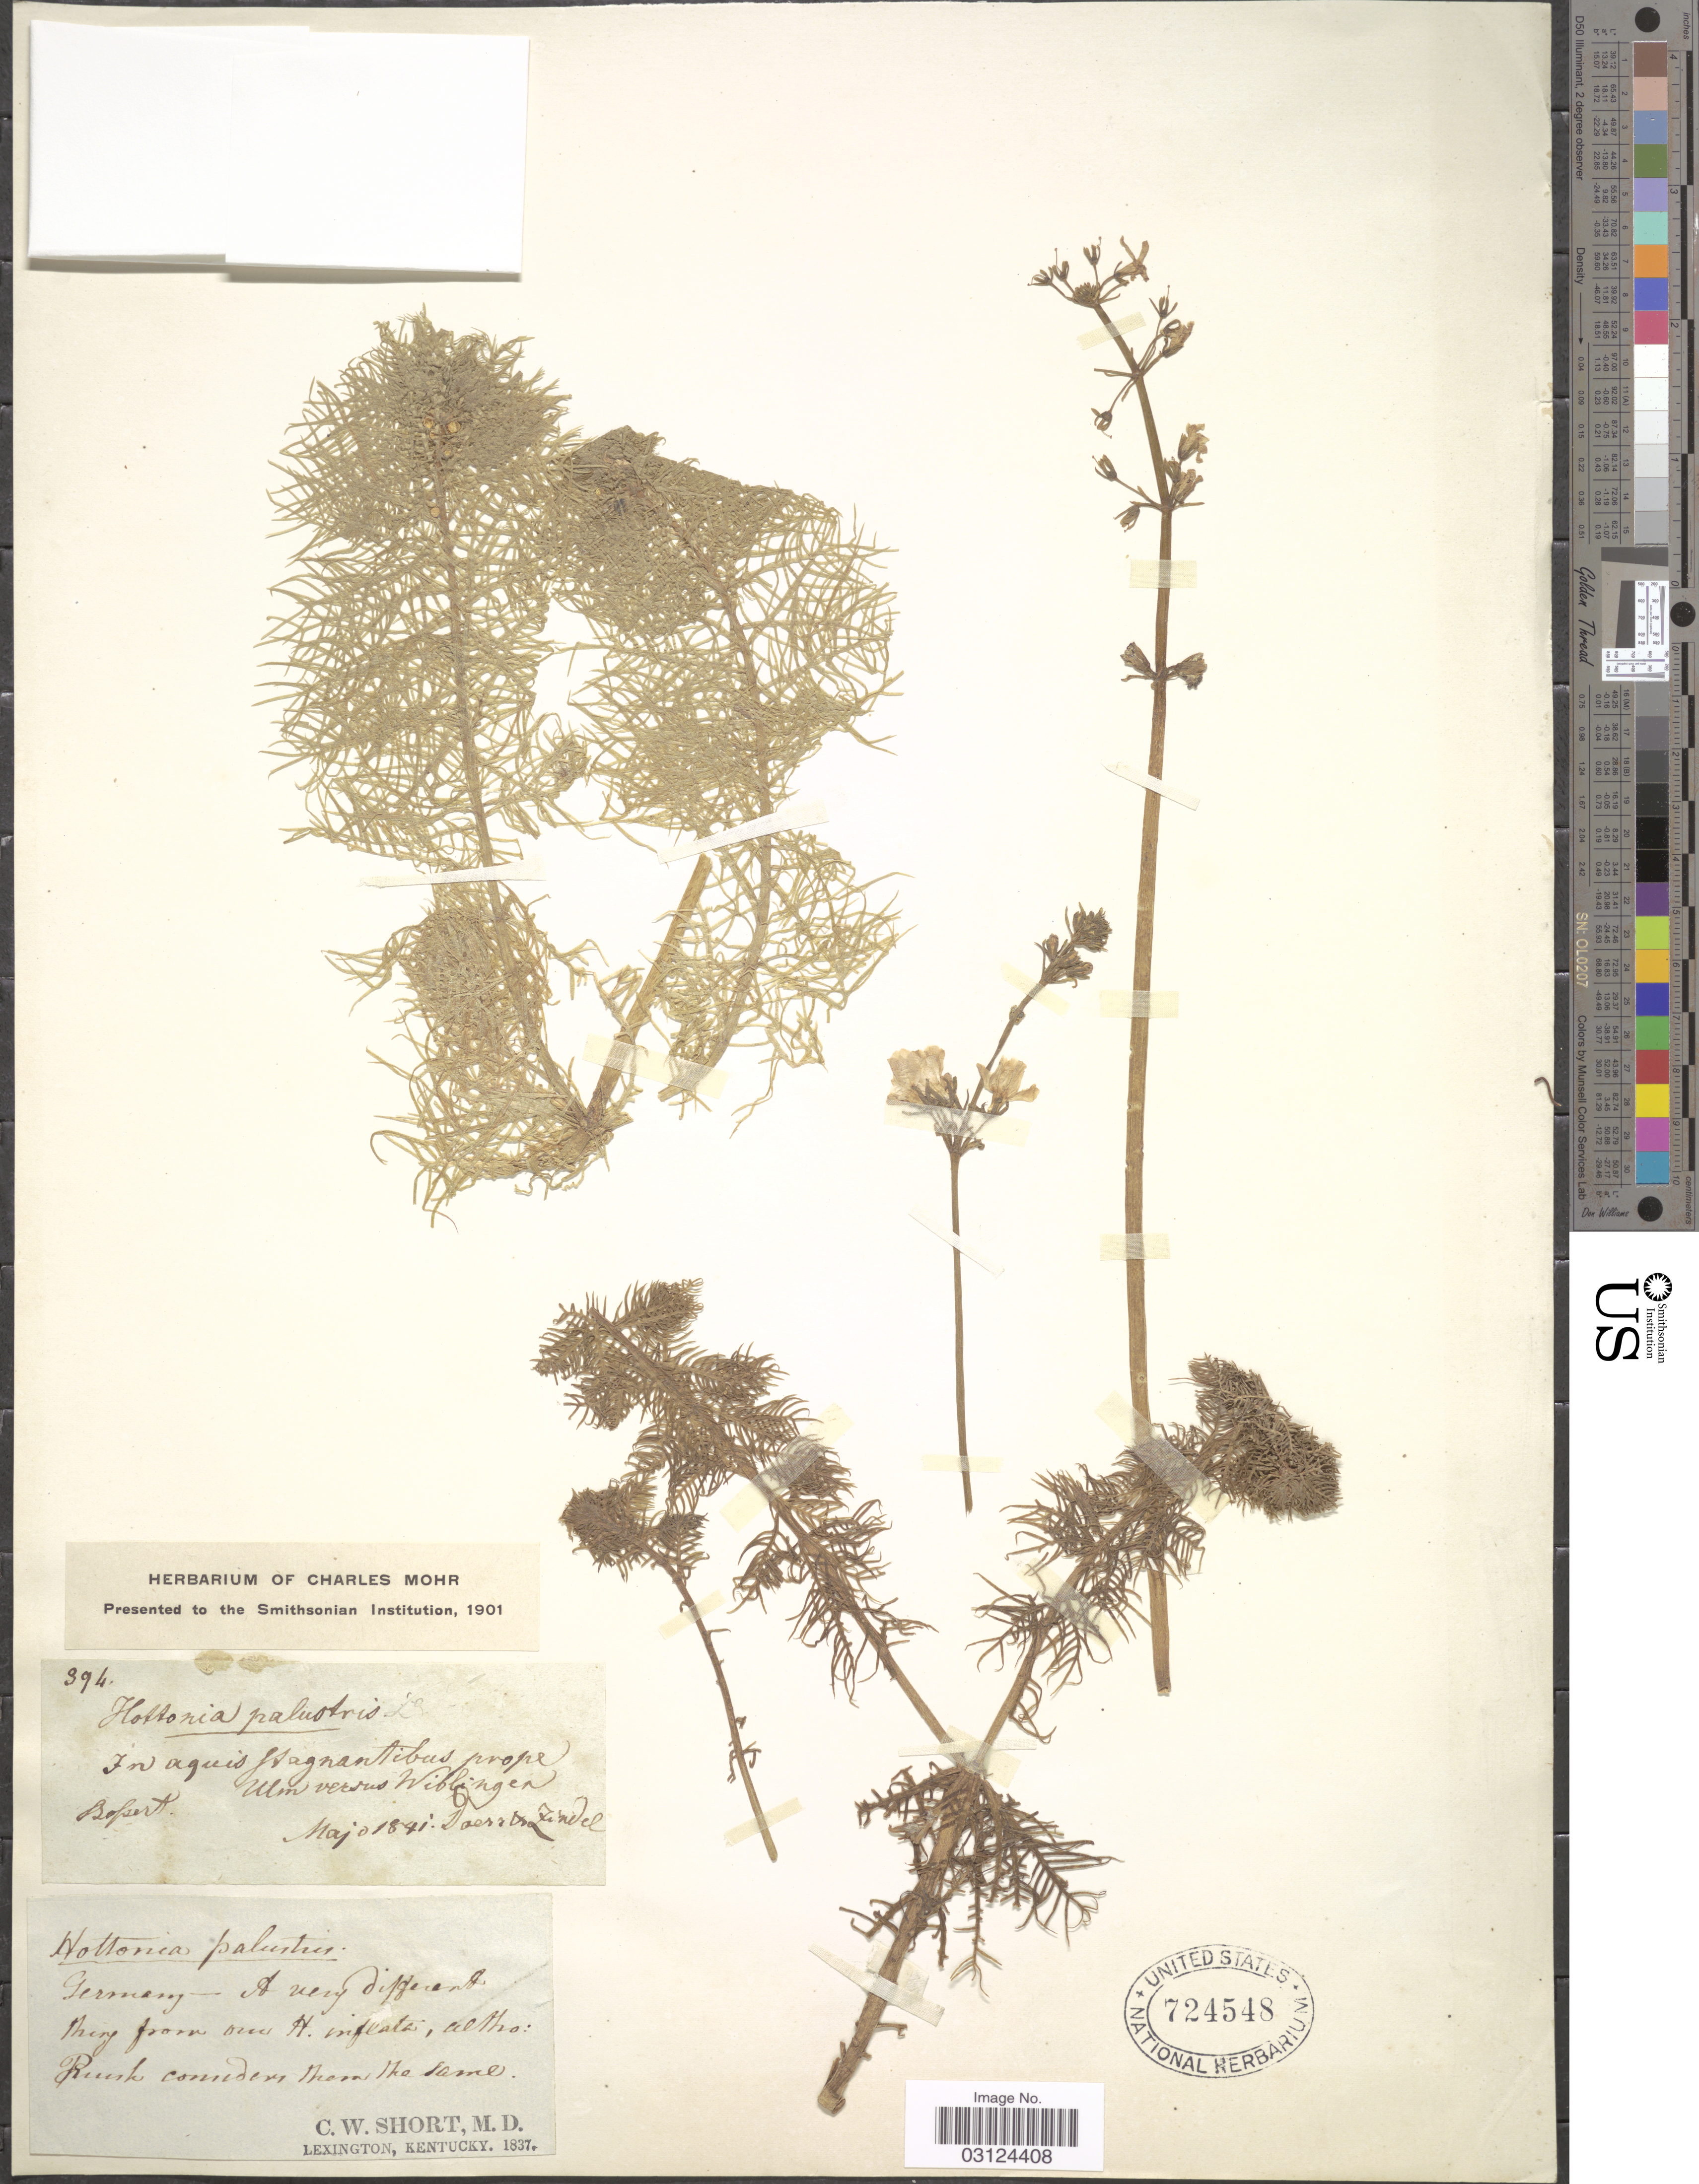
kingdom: Plantae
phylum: Tracheophyta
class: Magnoliopsida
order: Ericales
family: Primulaceae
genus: Hottonia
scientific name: Hottonia palustris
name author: L.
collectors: C. W. Short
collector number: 394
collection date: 1841-05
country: Germany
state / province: Baden-Württemberg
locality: In aquis fragnantibus prope Ulm versus Wiblingen. Bopert.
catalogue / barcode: US 724548